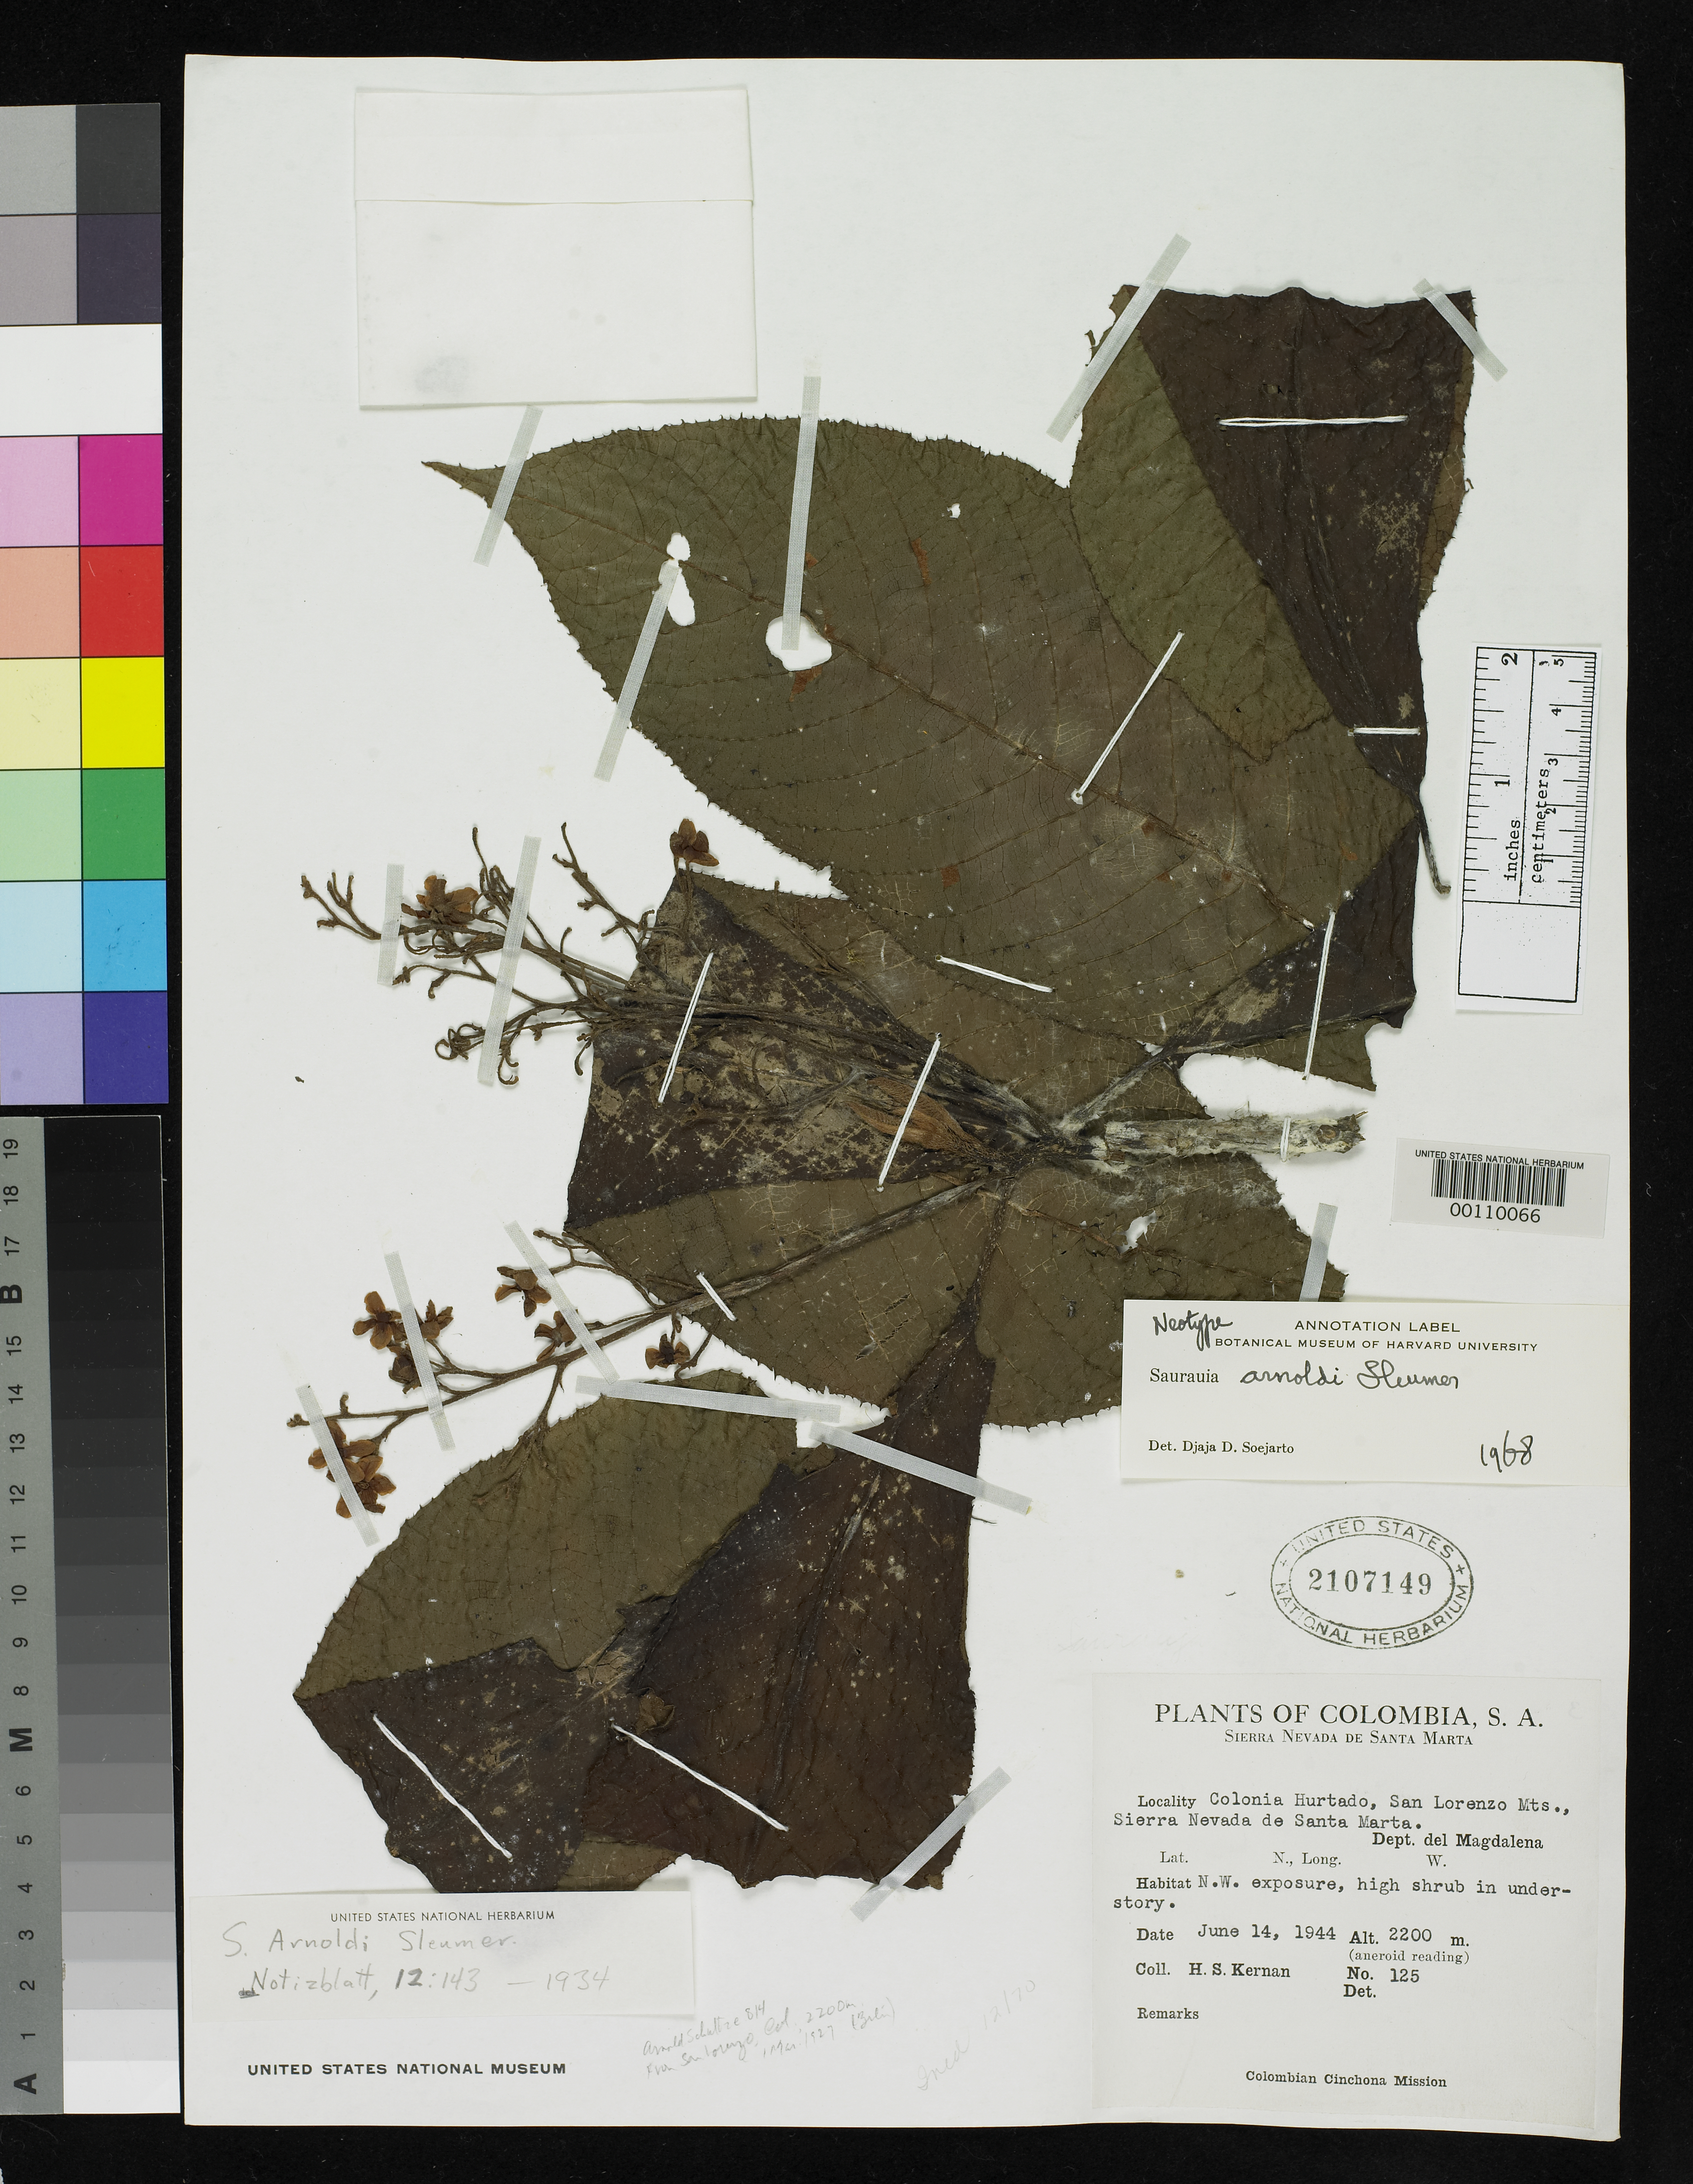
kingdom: Plantae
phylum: Tracheophyta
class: Magnoliopsida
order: Ericales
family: Actinidiaceae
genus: Saurauia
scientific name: Saurauia arnoldi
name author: Sleumer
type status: Neotype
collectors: H. Kernan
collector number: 125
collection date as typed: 14 Jun 1944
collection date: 1944-06-14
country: Colombia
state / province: Magdalena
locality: San Lorenzo Mts.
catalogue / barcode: US 2107149